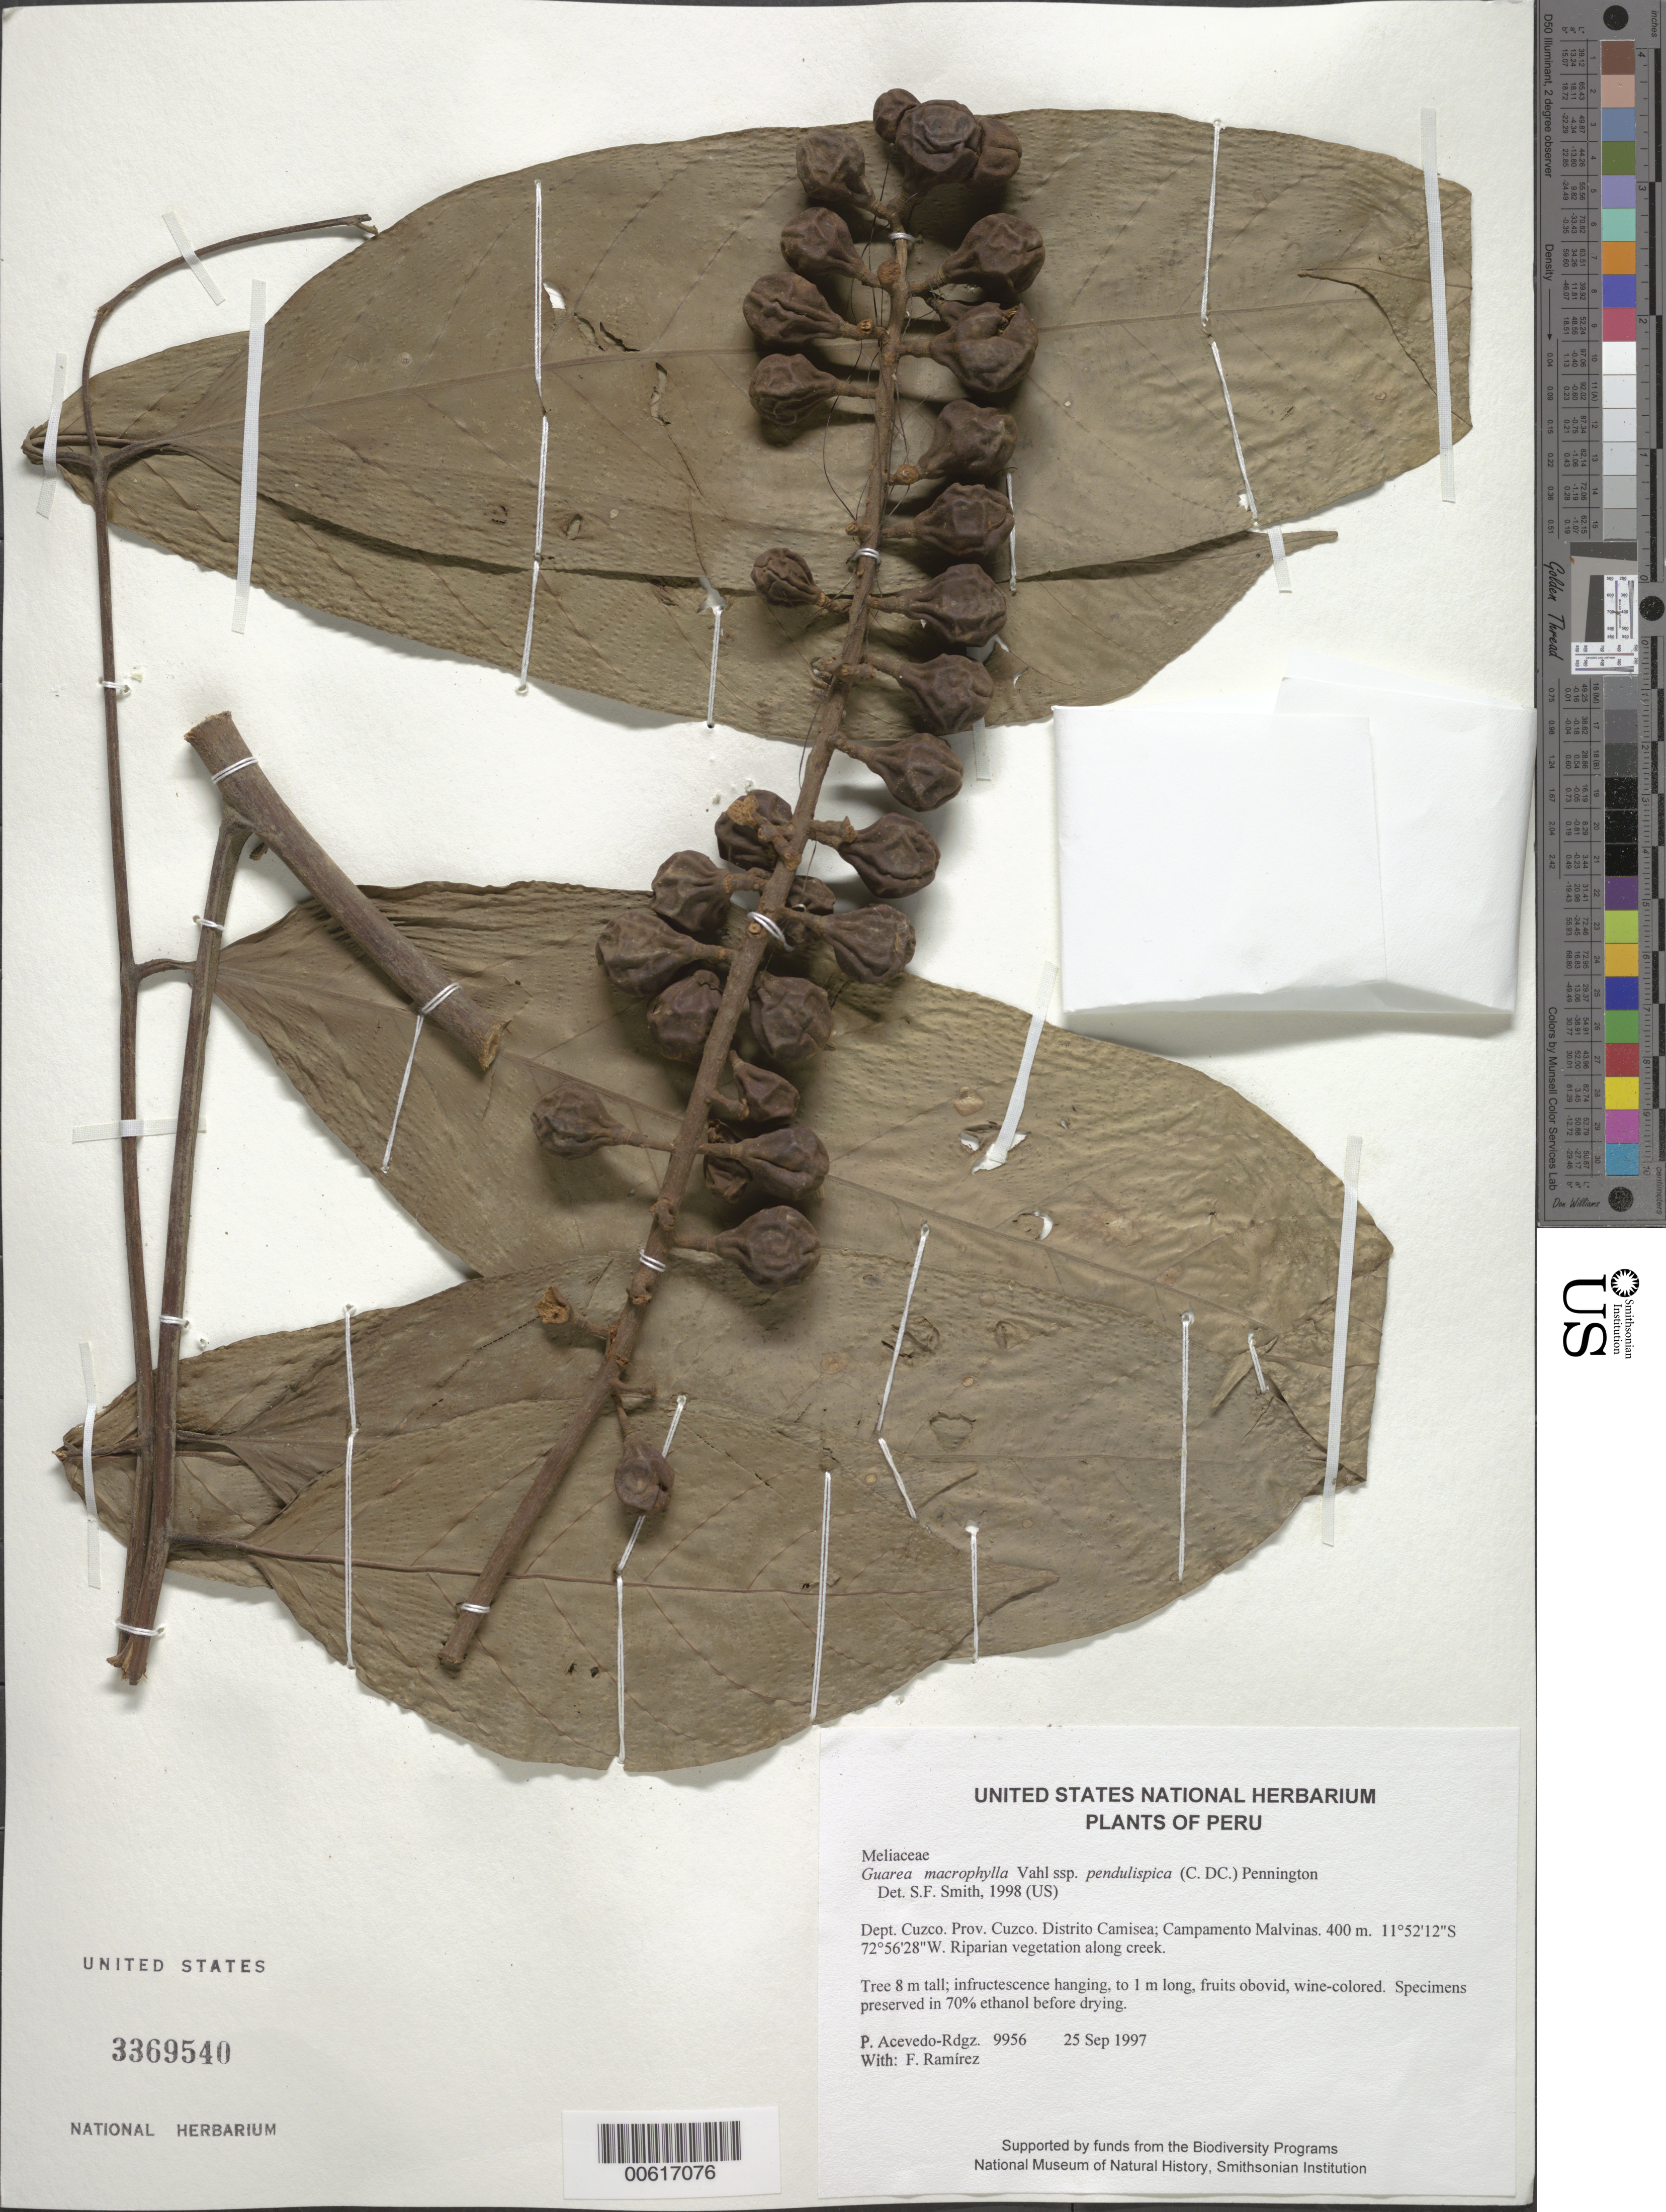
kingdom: Plantae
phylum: Tracheophyta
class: Magnoliopsida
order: Sapindales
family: Meliaceae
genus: Guarea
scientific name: Guarea macrophylla subsp. pendulispica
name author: (C. DC.) T.D. Penn.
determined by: Smith, Stephen F., (US), NMNH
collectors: P. Acevedo-Rodr. & F. Ramirez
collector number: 9956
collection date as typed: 25 Sep 1997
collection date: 1997-09-25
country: Peru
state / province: Cusco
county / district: Cusco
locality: Distrito Camisea; Campamento Malvinas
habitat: Riparian vegetation along creek.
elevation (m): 400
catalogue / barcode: US 3369540